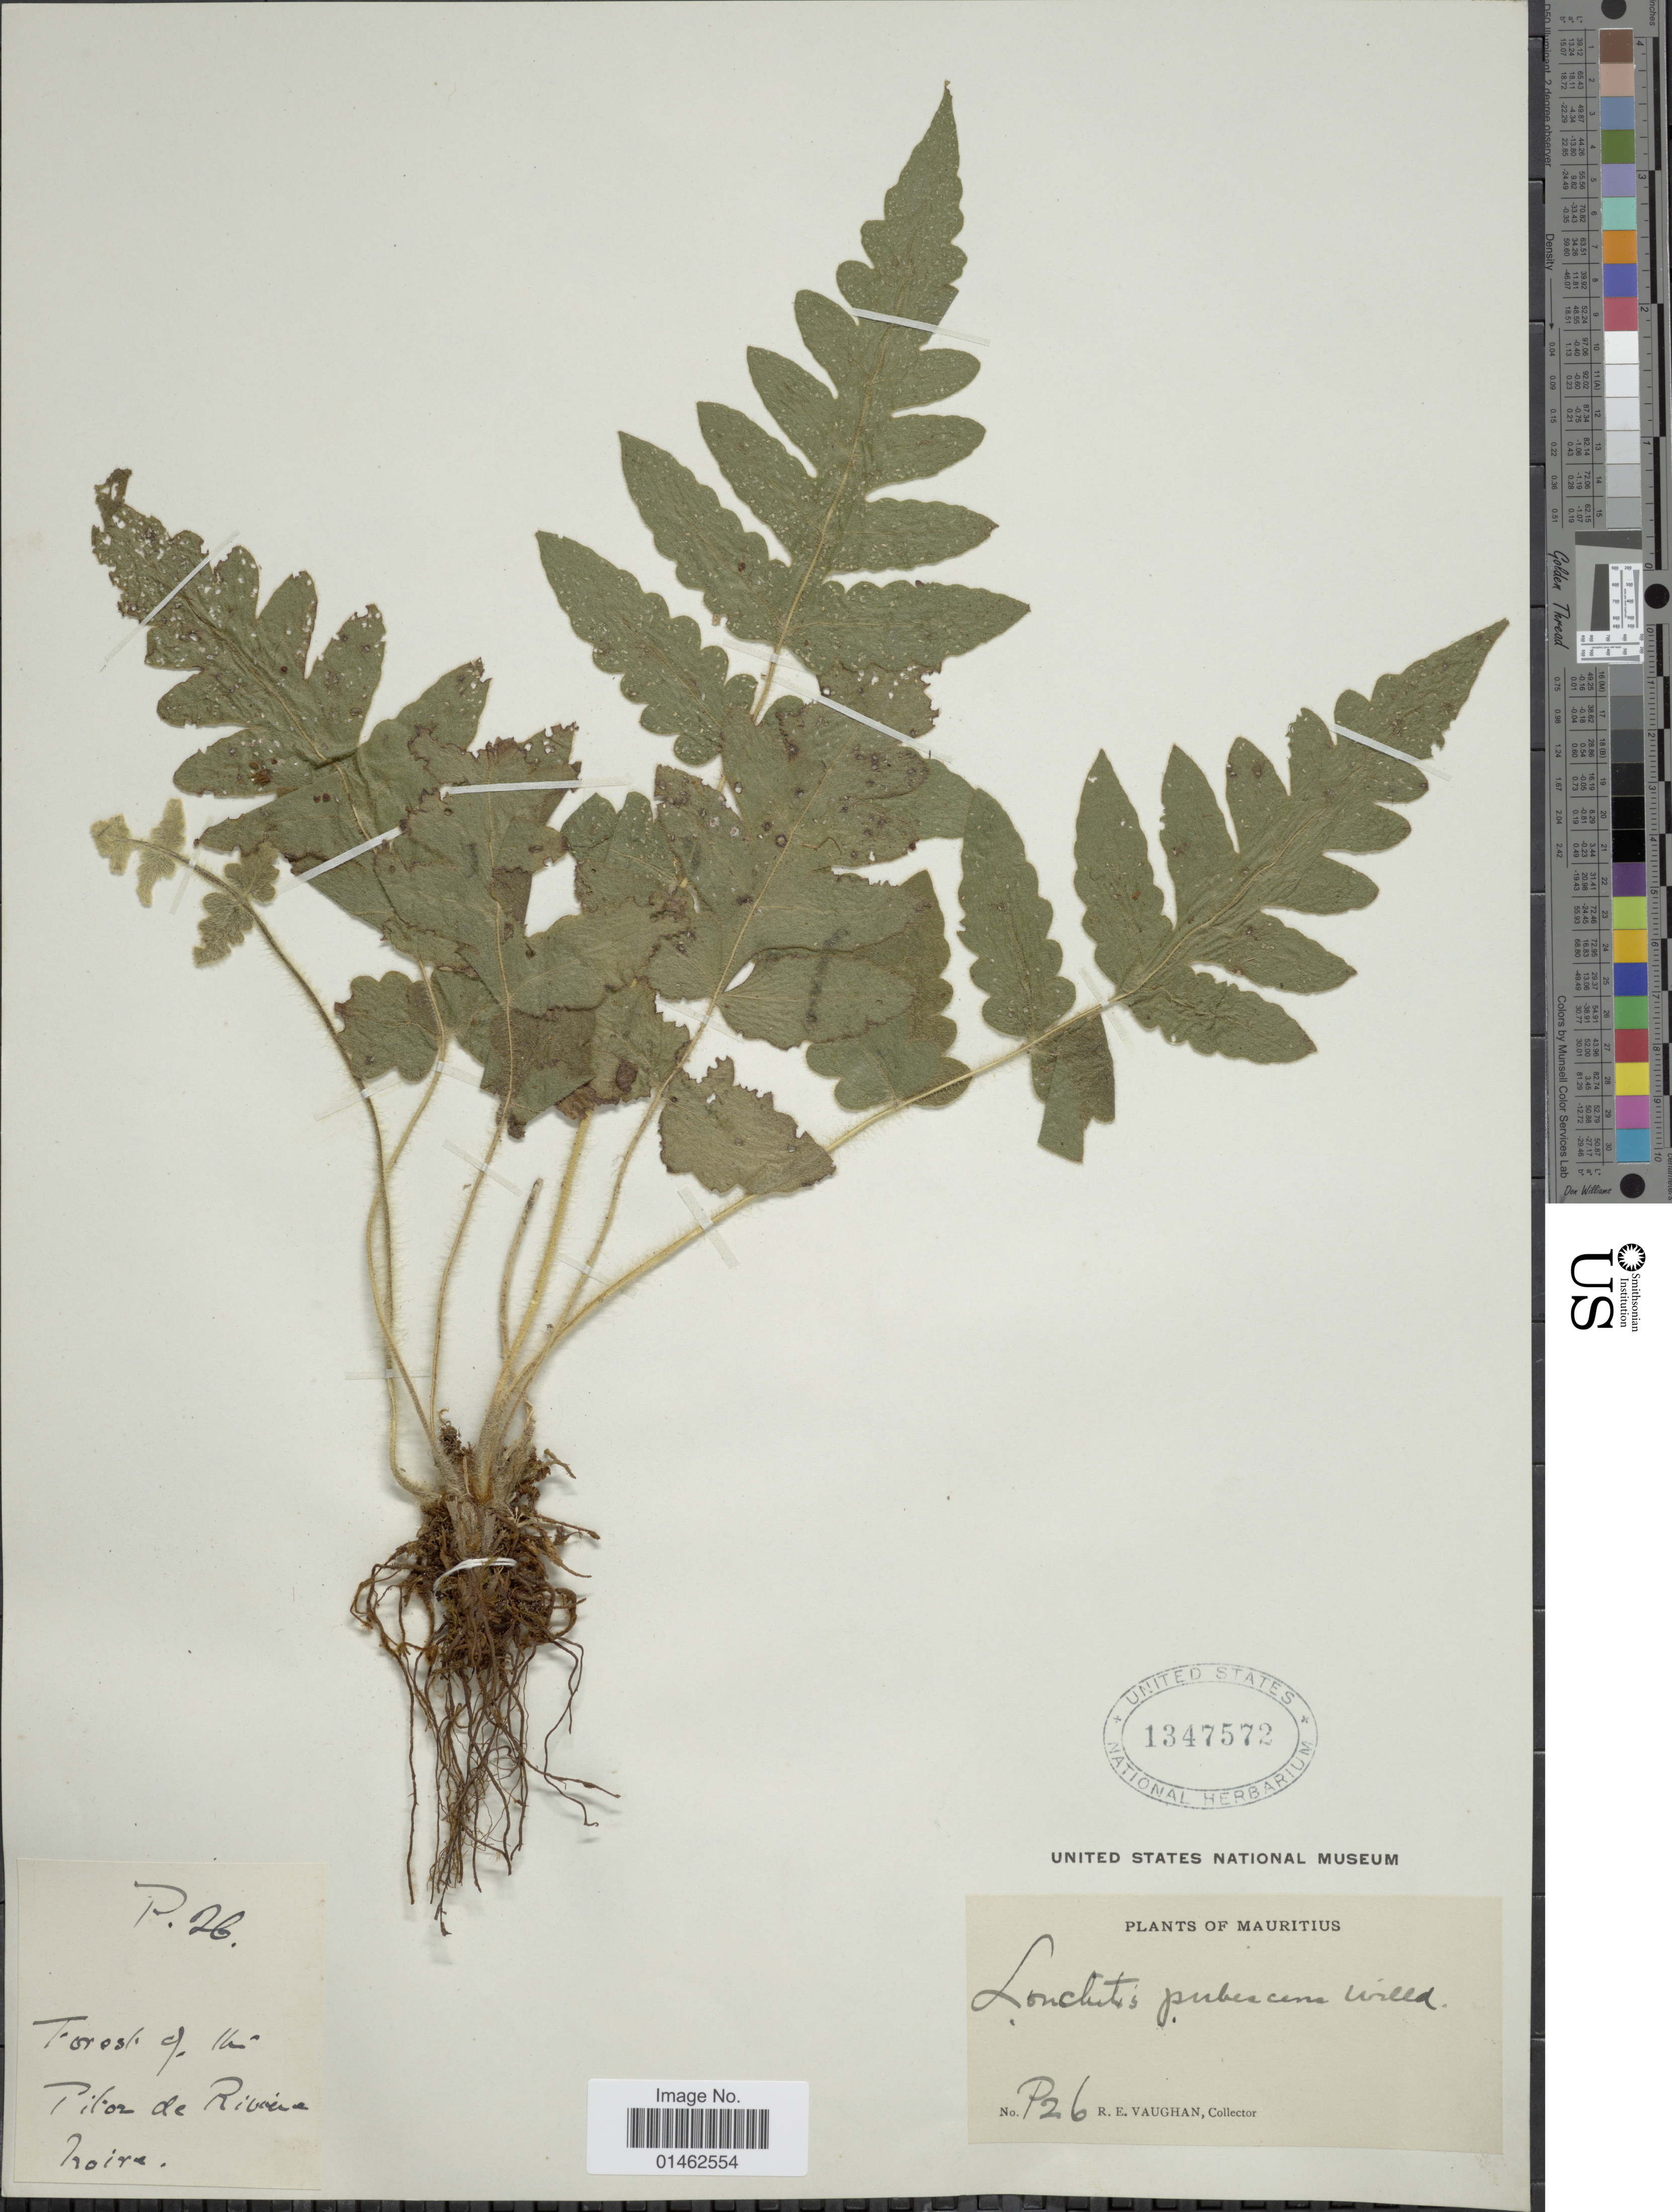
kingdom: Plantae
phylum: Tracheophyta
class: Polypodiopsida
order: Polypodiales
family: Dennstaedtiaceae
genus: Blotiella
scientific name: Blotiella javanica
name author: (Desr.) C.V. Morton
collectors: R. Vaughan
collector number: P 26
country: Mauritius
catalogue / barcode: US 1347572